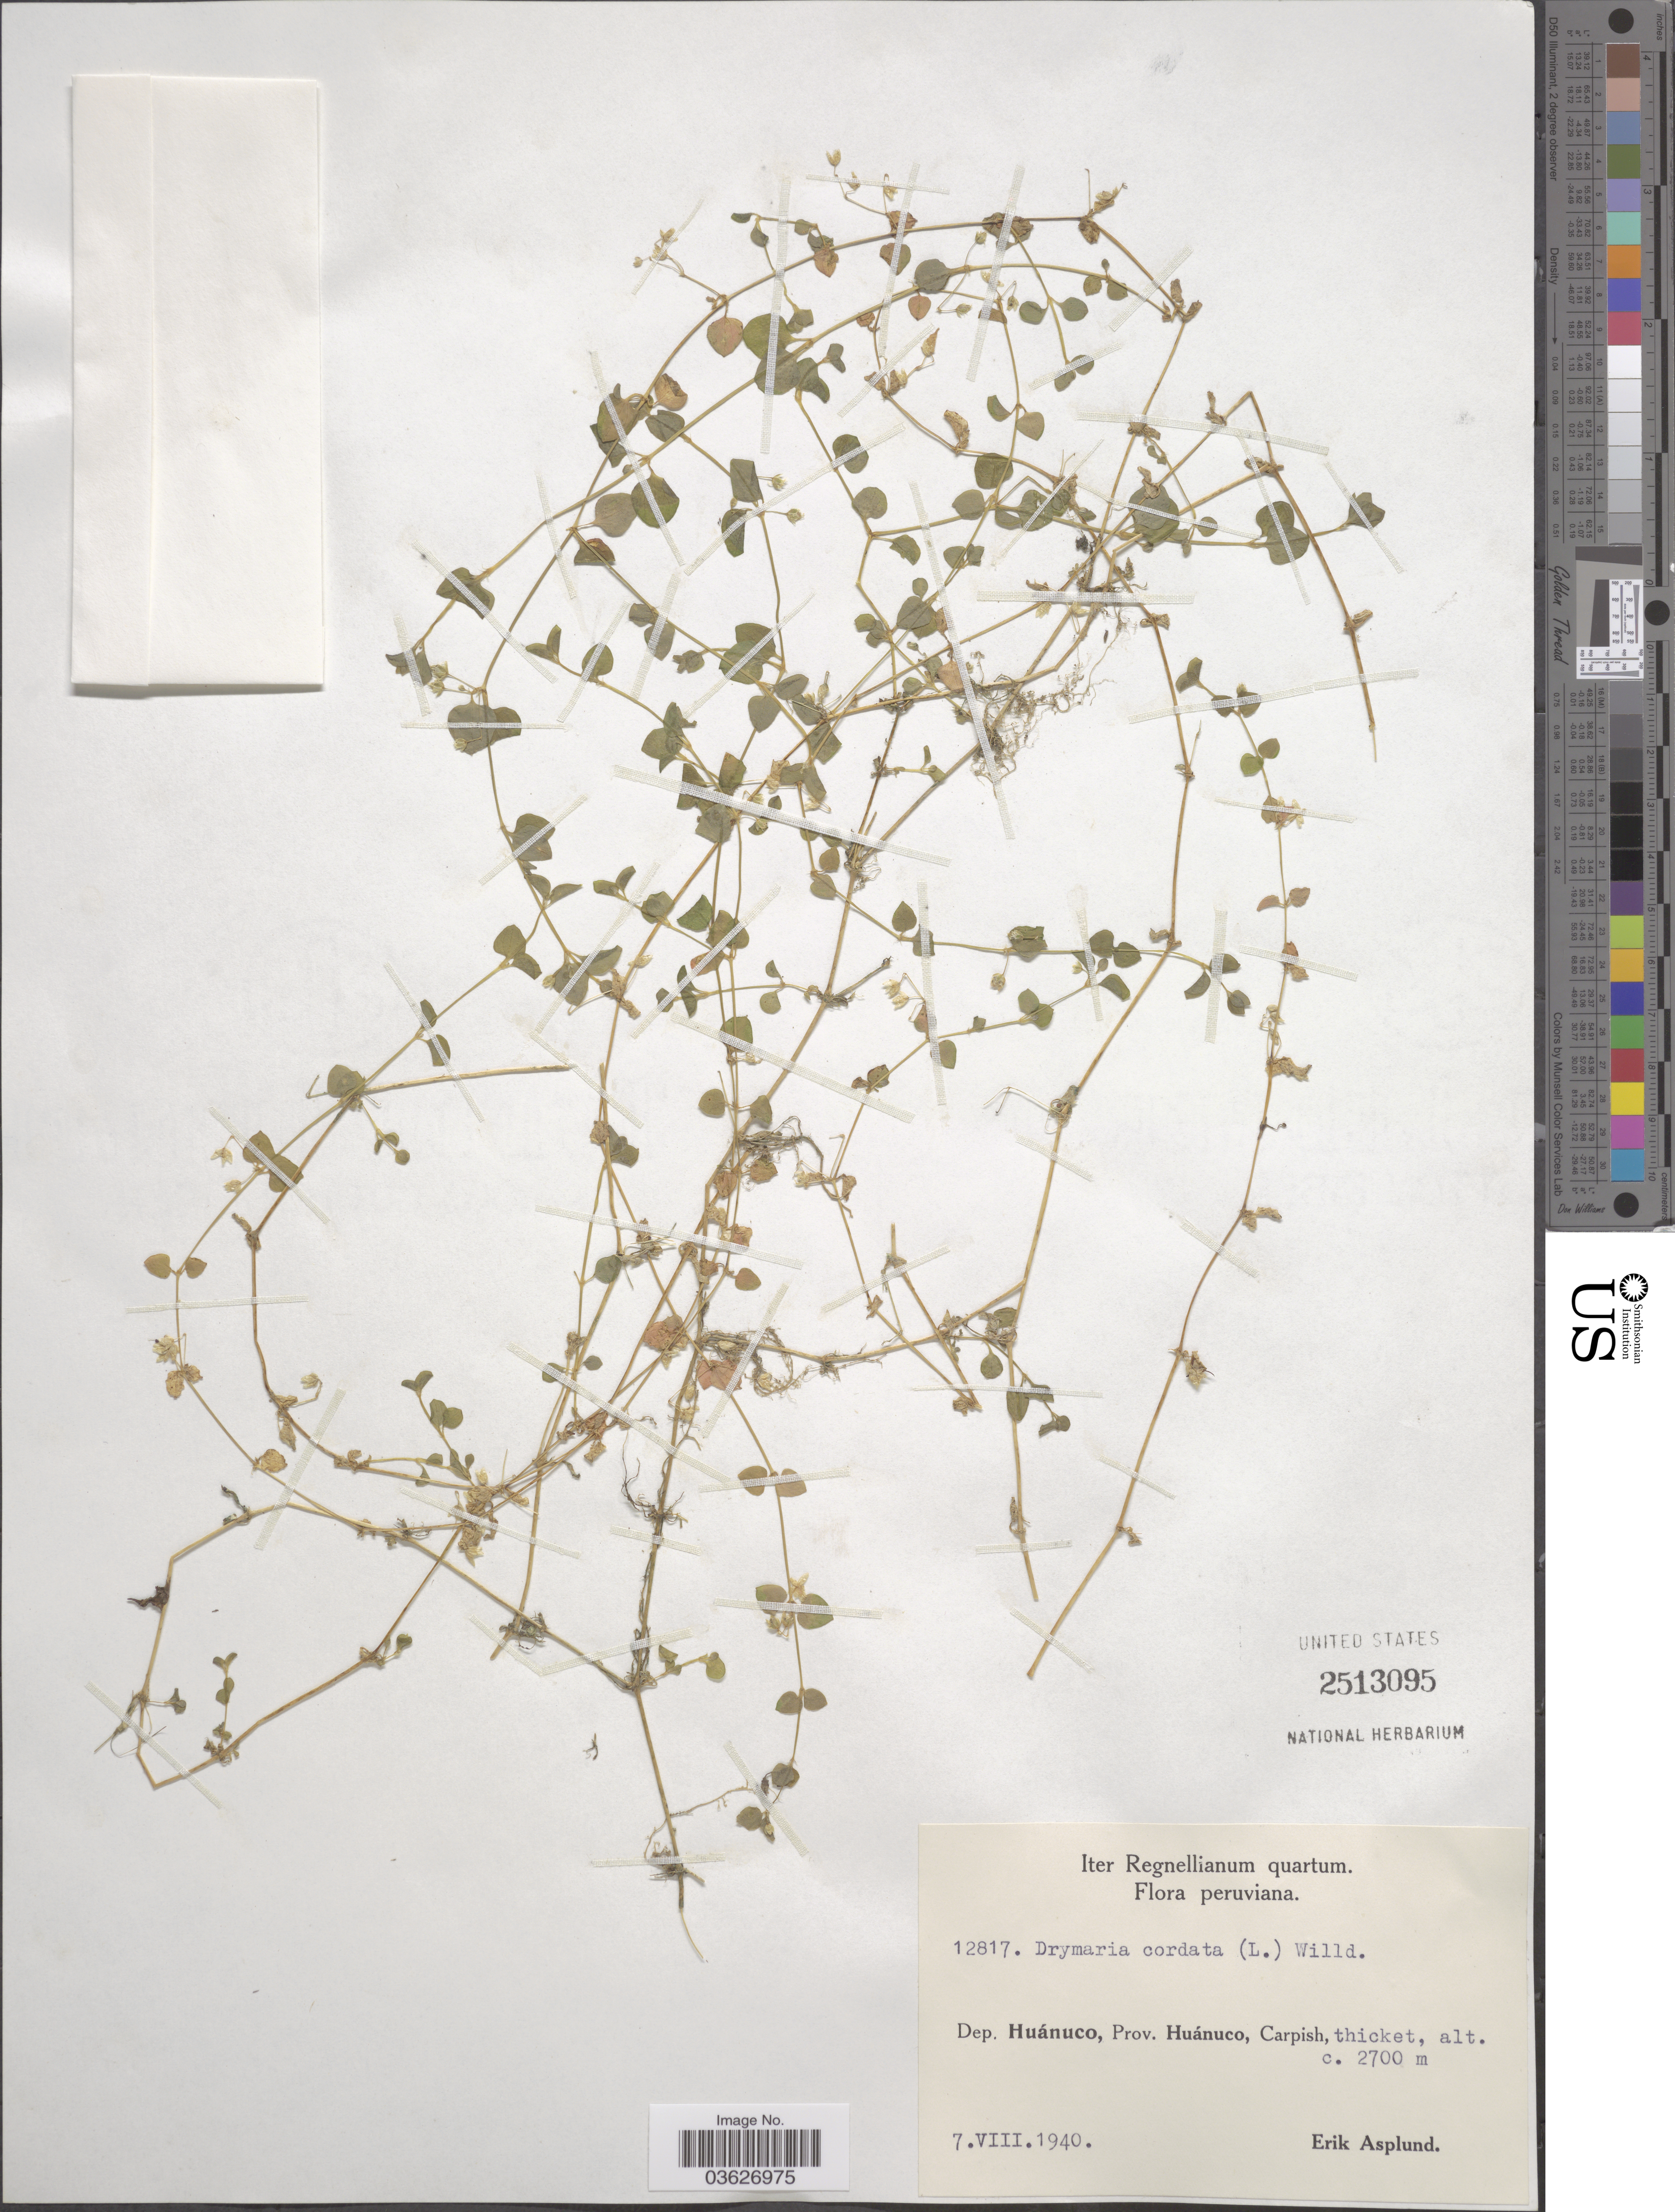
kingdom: Plantae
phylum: Tracheophyta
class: Magnoliopsida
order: Caryophyllales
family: Caryophyllaceae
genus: Drymaria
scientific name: Drymaria cordata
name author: (L.) Willd. ex Schult.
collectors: E. Asplund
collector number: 12817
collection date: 1940-08-07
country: Peru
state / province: Huánuco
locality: Dep. Huánuco, Prov. Huánuco, Carpish.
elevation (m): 2700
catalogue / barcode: US 2513095